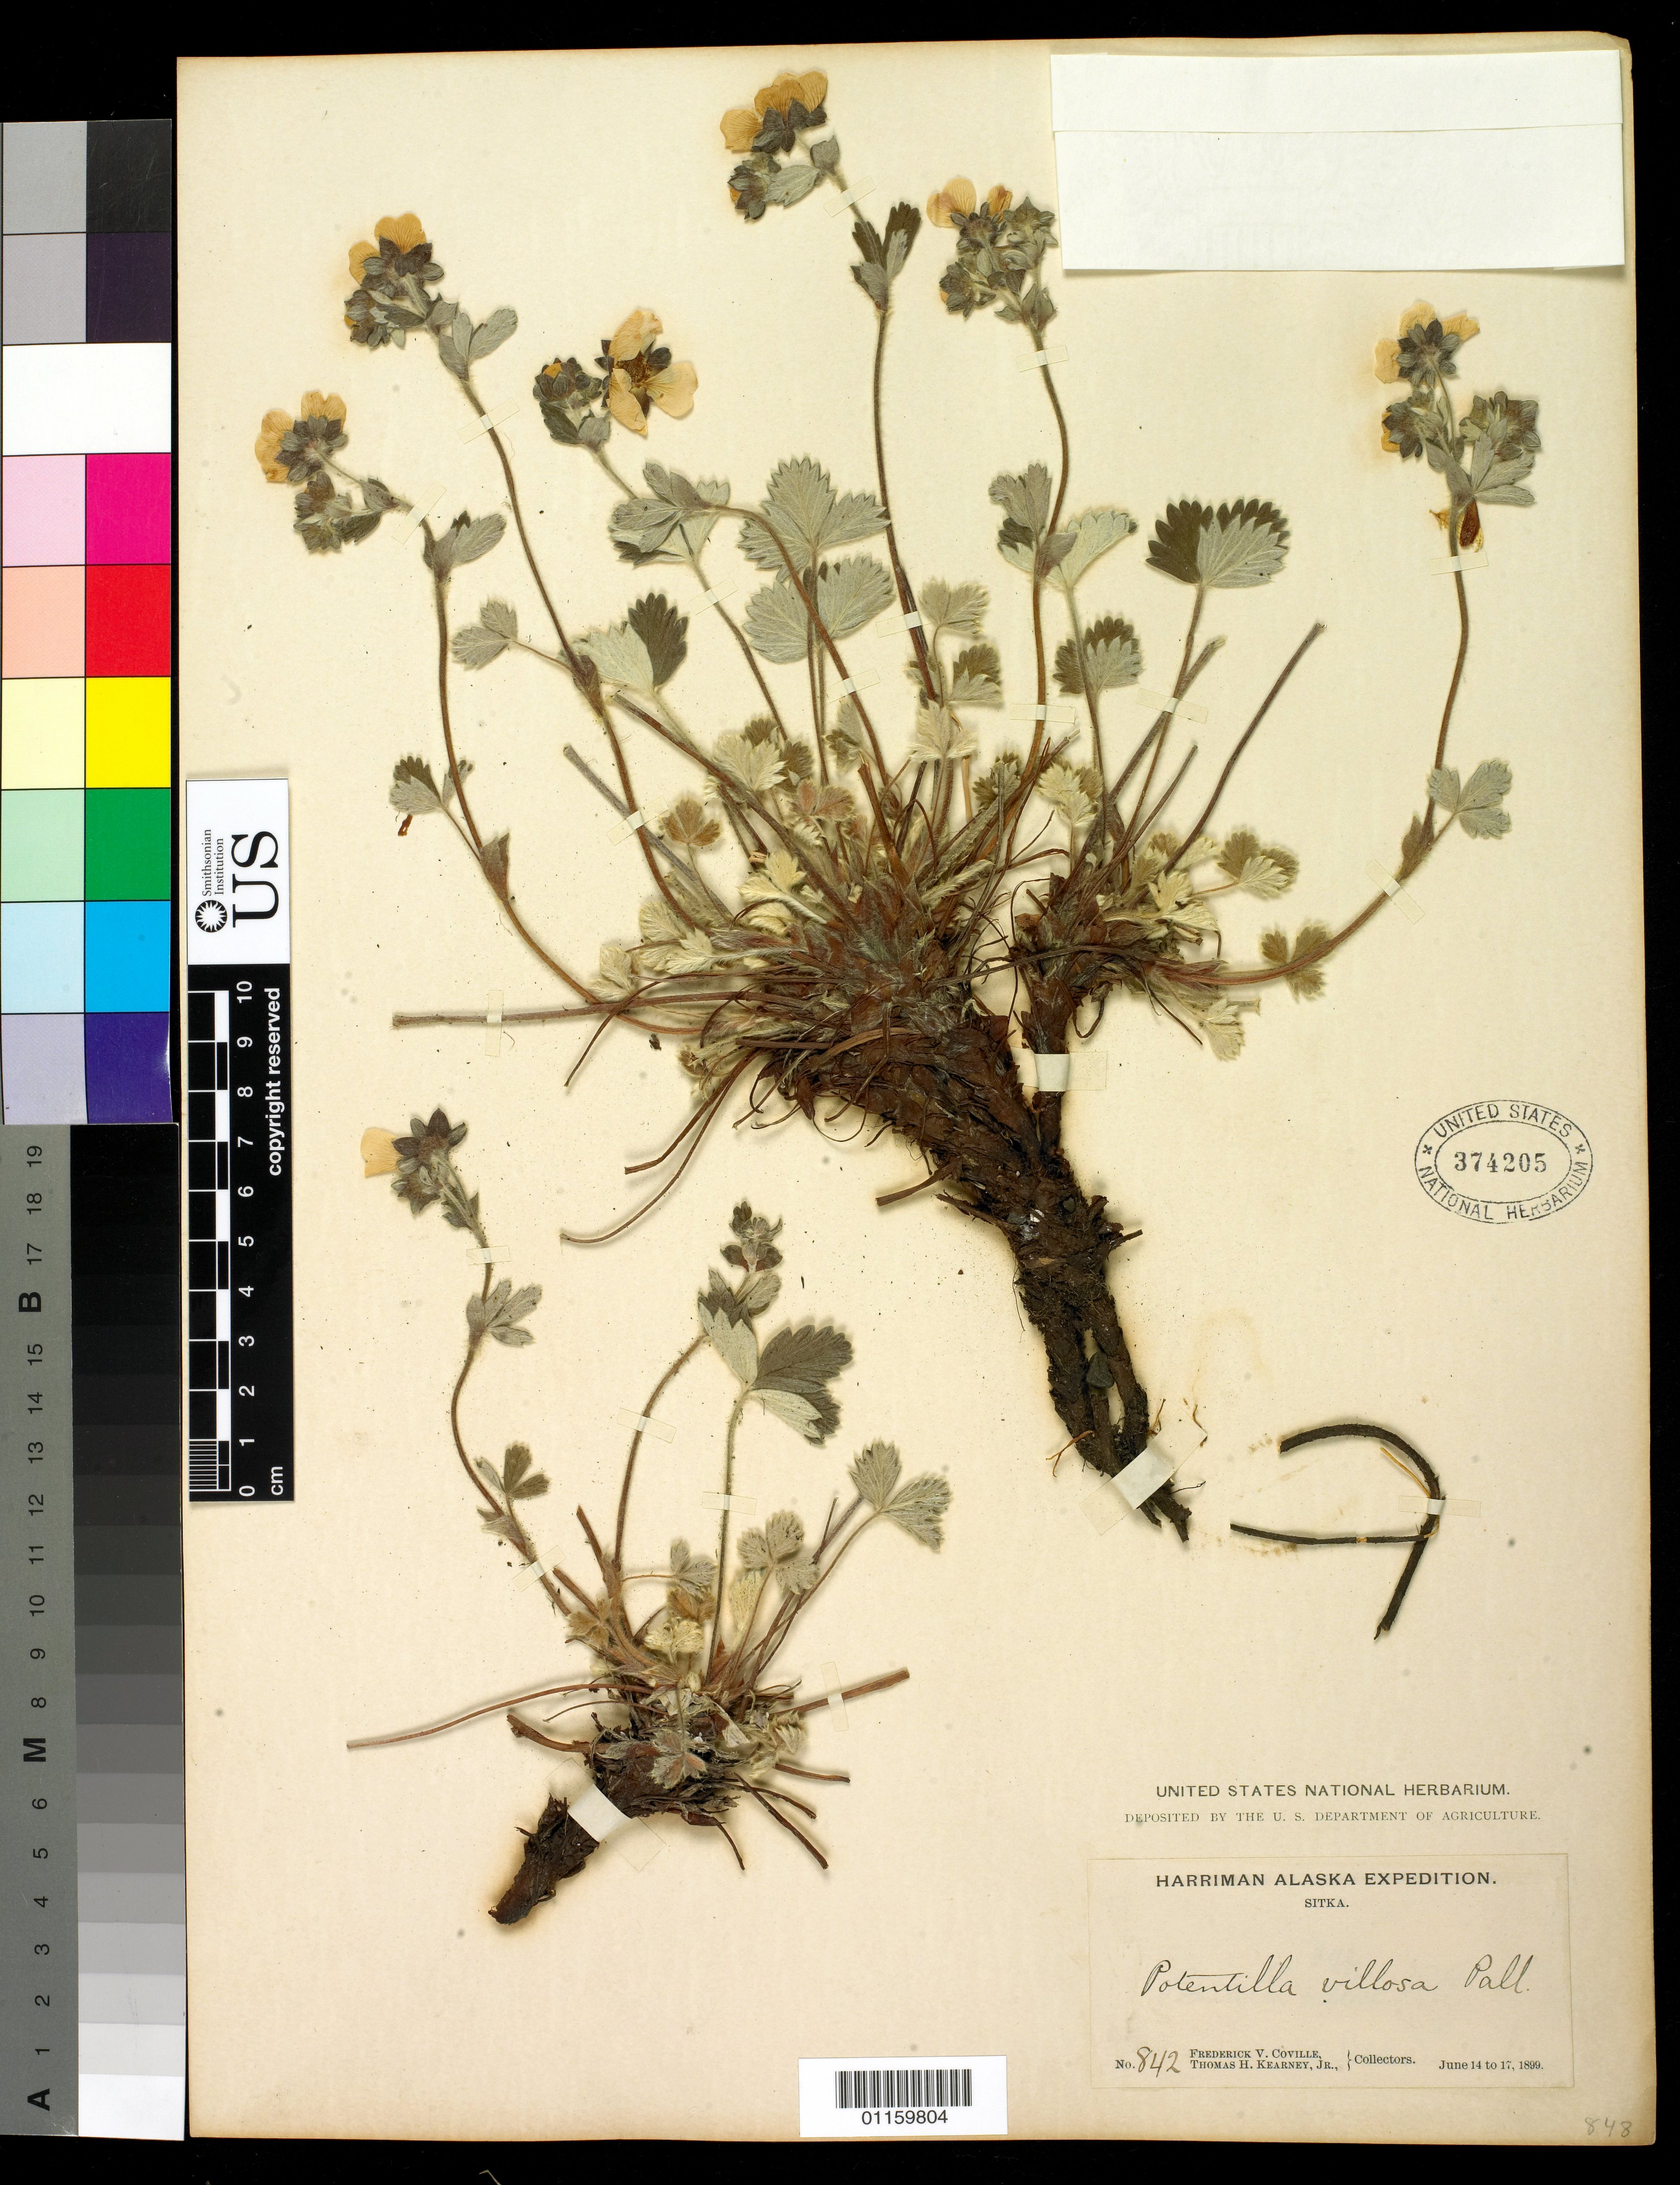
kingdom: Plantae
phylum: Tracheophyta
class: Magnoliopsida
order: Rosales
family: Rosaceae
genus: Potentilla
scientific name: Potentilla villosa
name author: Pall. ex Pursh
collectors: F. V. Coville & T. H. Kearney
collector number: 842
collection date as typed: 14 Jun 1899 to 17 Jun 1899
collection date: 1899-06-14/1899-06-17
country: United States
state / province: Alaska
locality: Sitka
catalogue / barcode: US 374205